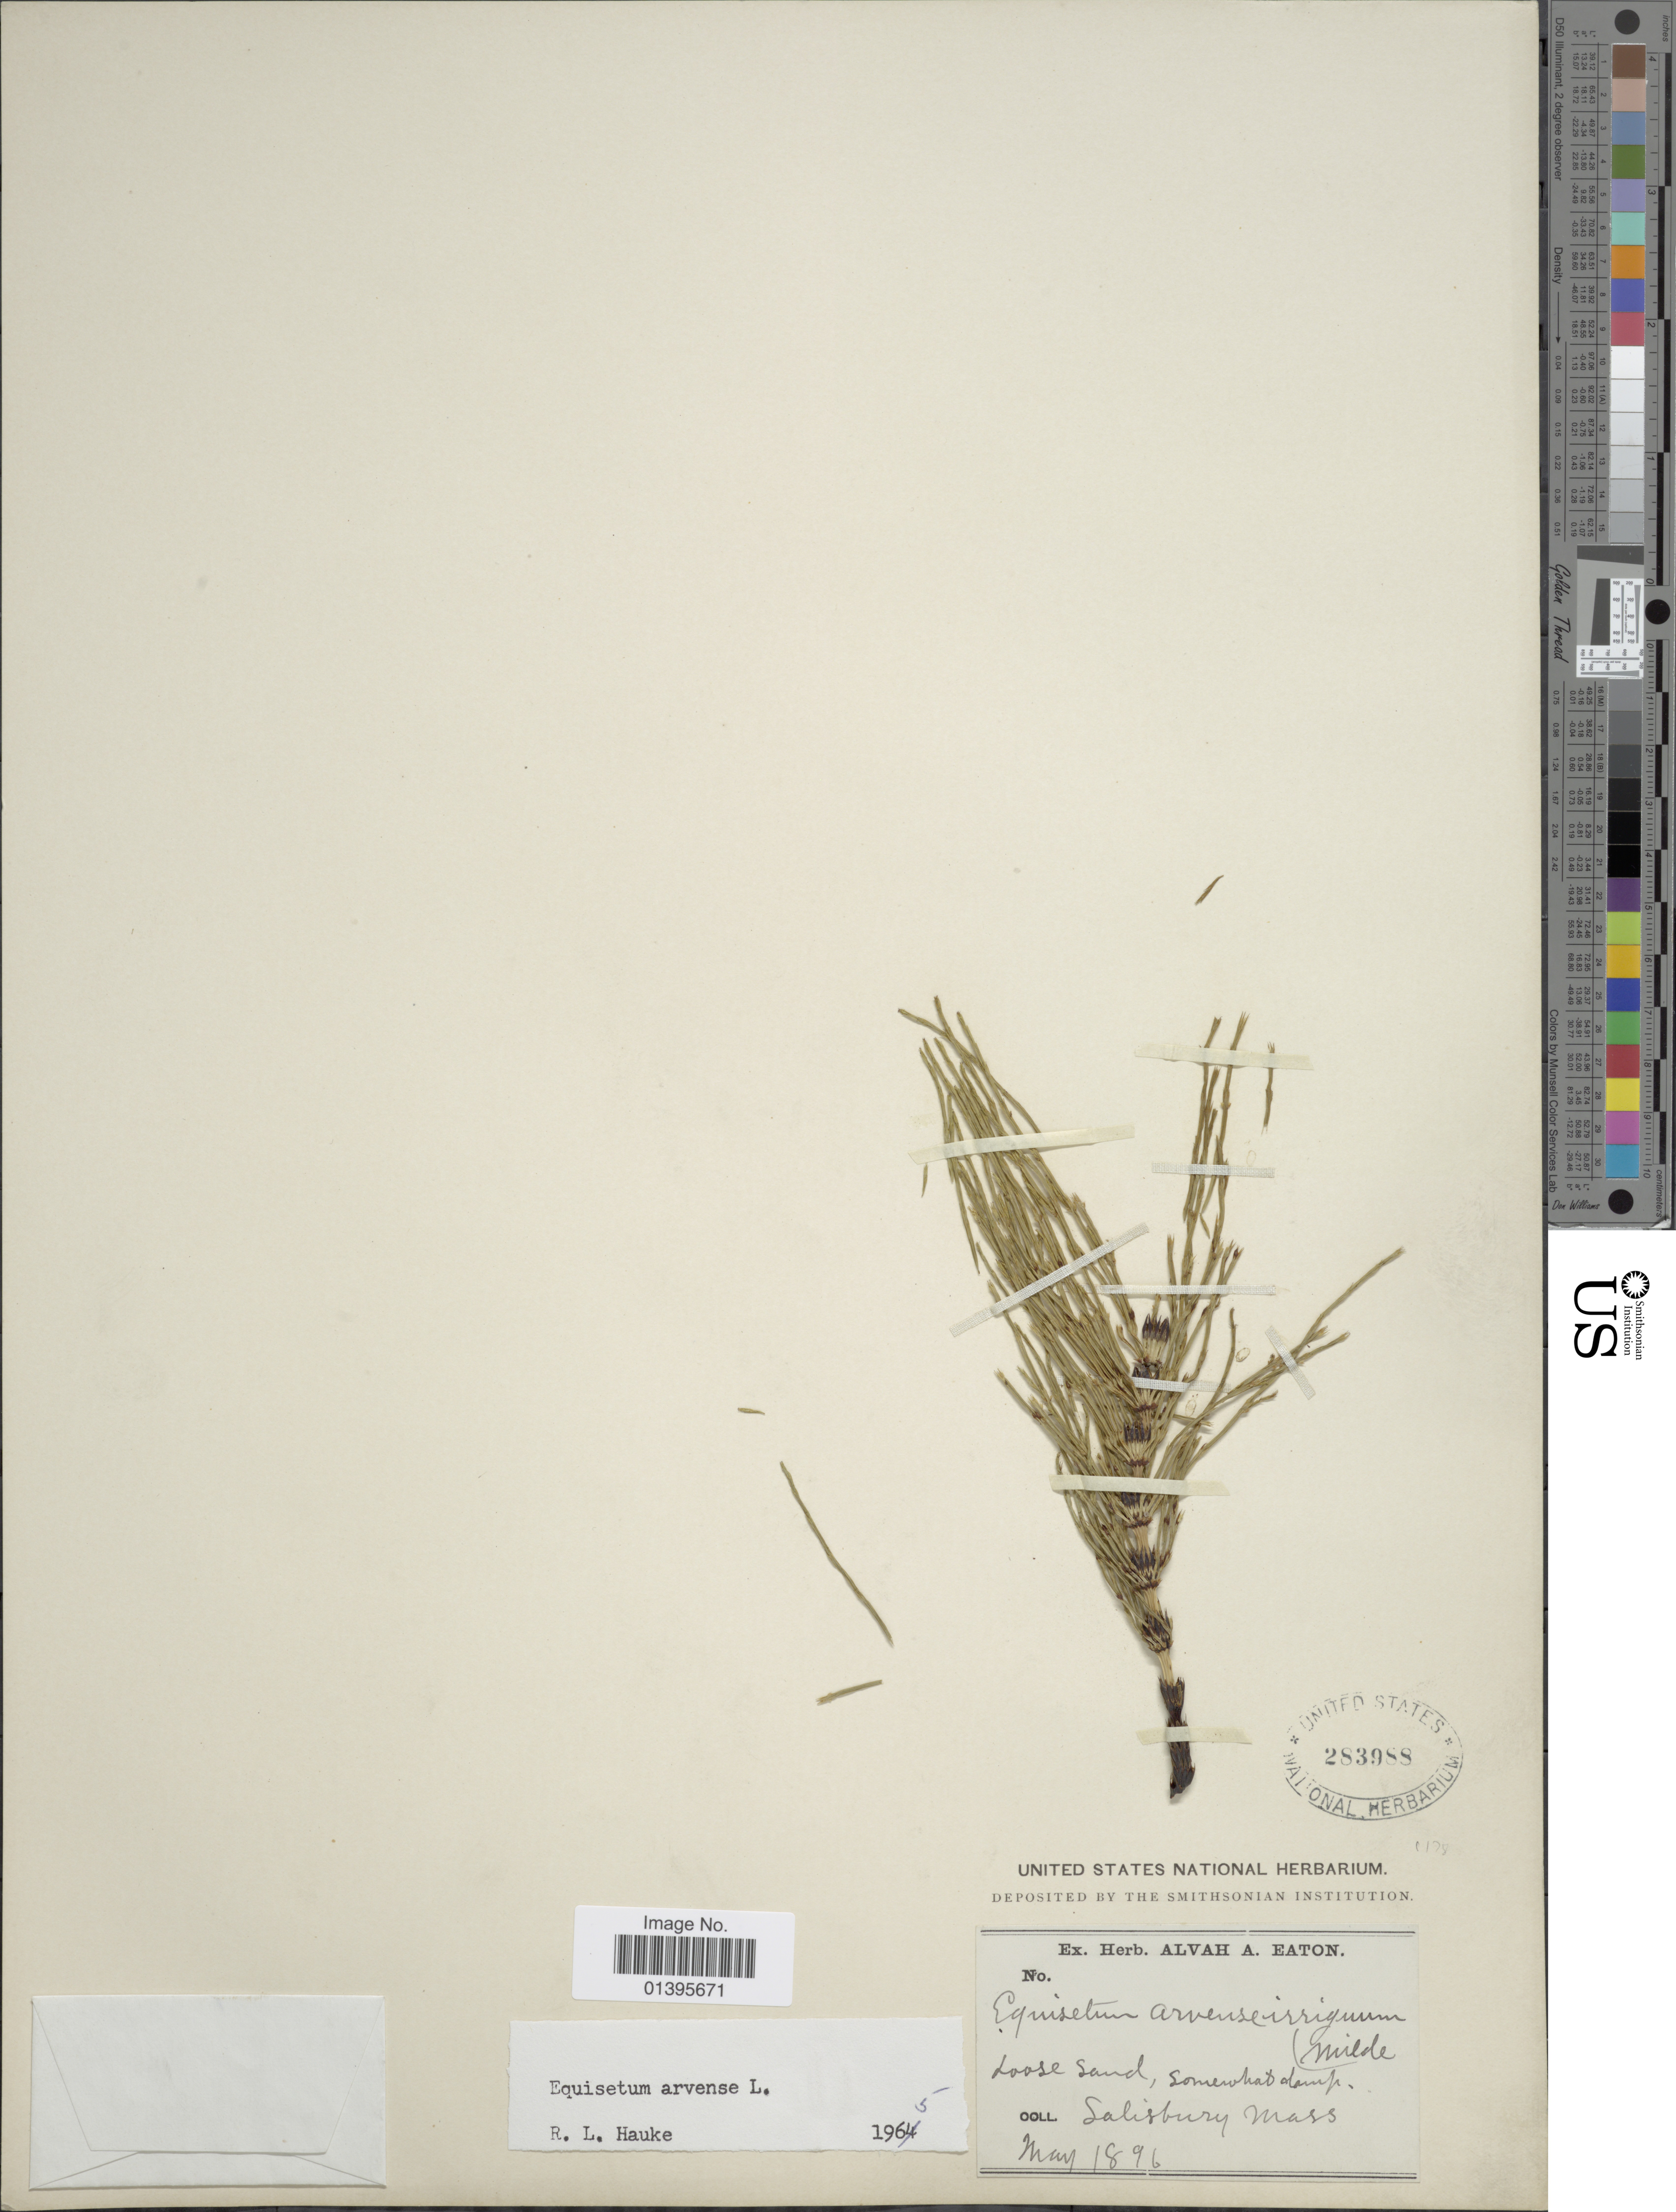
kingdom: Plantae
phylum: Tracheophyta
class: Polypodiopsida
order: Equisetales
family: Equisetaceae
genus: Equisetum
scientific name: Equisetum arvense var. irriguum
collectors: A. A. Eaton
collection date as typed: Transcribed d/m/y: 18/8/96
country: United States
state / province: Massachusetts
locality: Salisbury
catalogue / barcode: US 283988